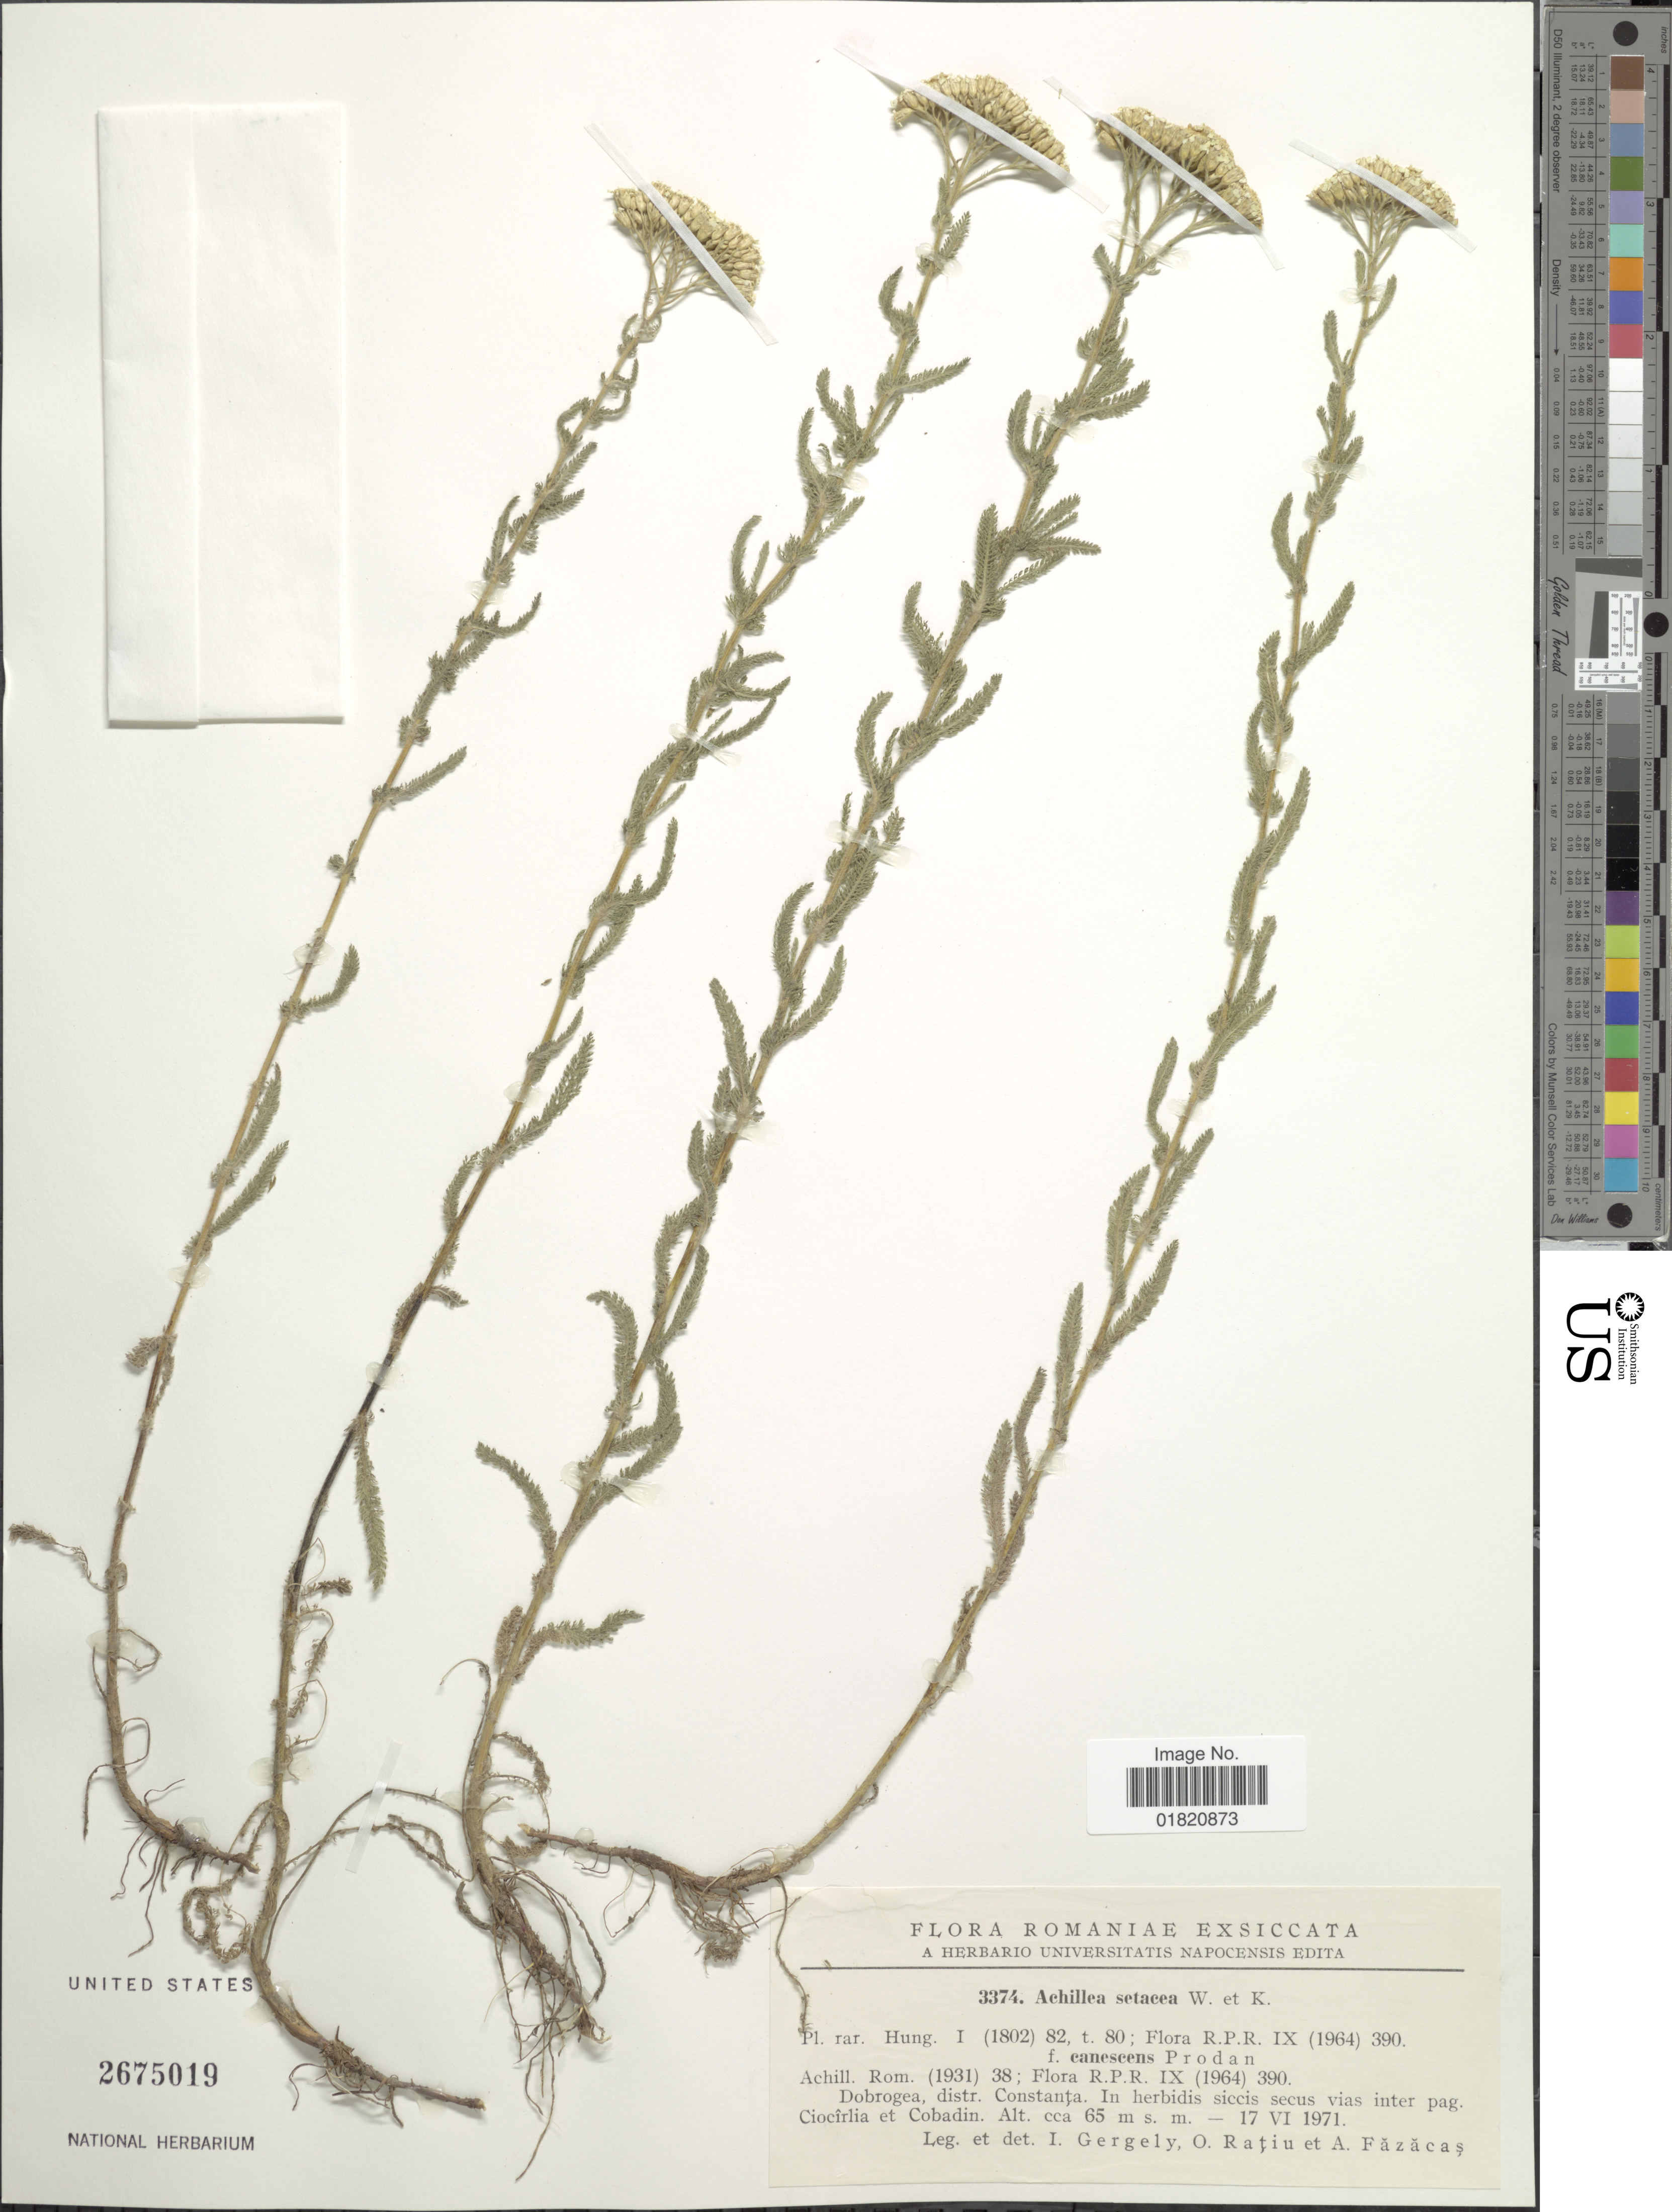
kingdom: Plantae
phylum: Tracheophyta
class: Magnoliopsida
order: Asterales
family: Asteraceae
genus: Achillea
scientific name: Achillea setacea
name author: Waldst. & Kit.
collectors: I. Gergely, O. Ratiu & A. Fazacas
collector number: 3374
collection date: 1971-06-17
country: Romania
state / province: Constanta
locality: Dobrogea. In herbidis siccis secus vias inter pag. Ciorcirlia et Cobadin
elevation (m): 65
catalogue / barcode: US 2675019